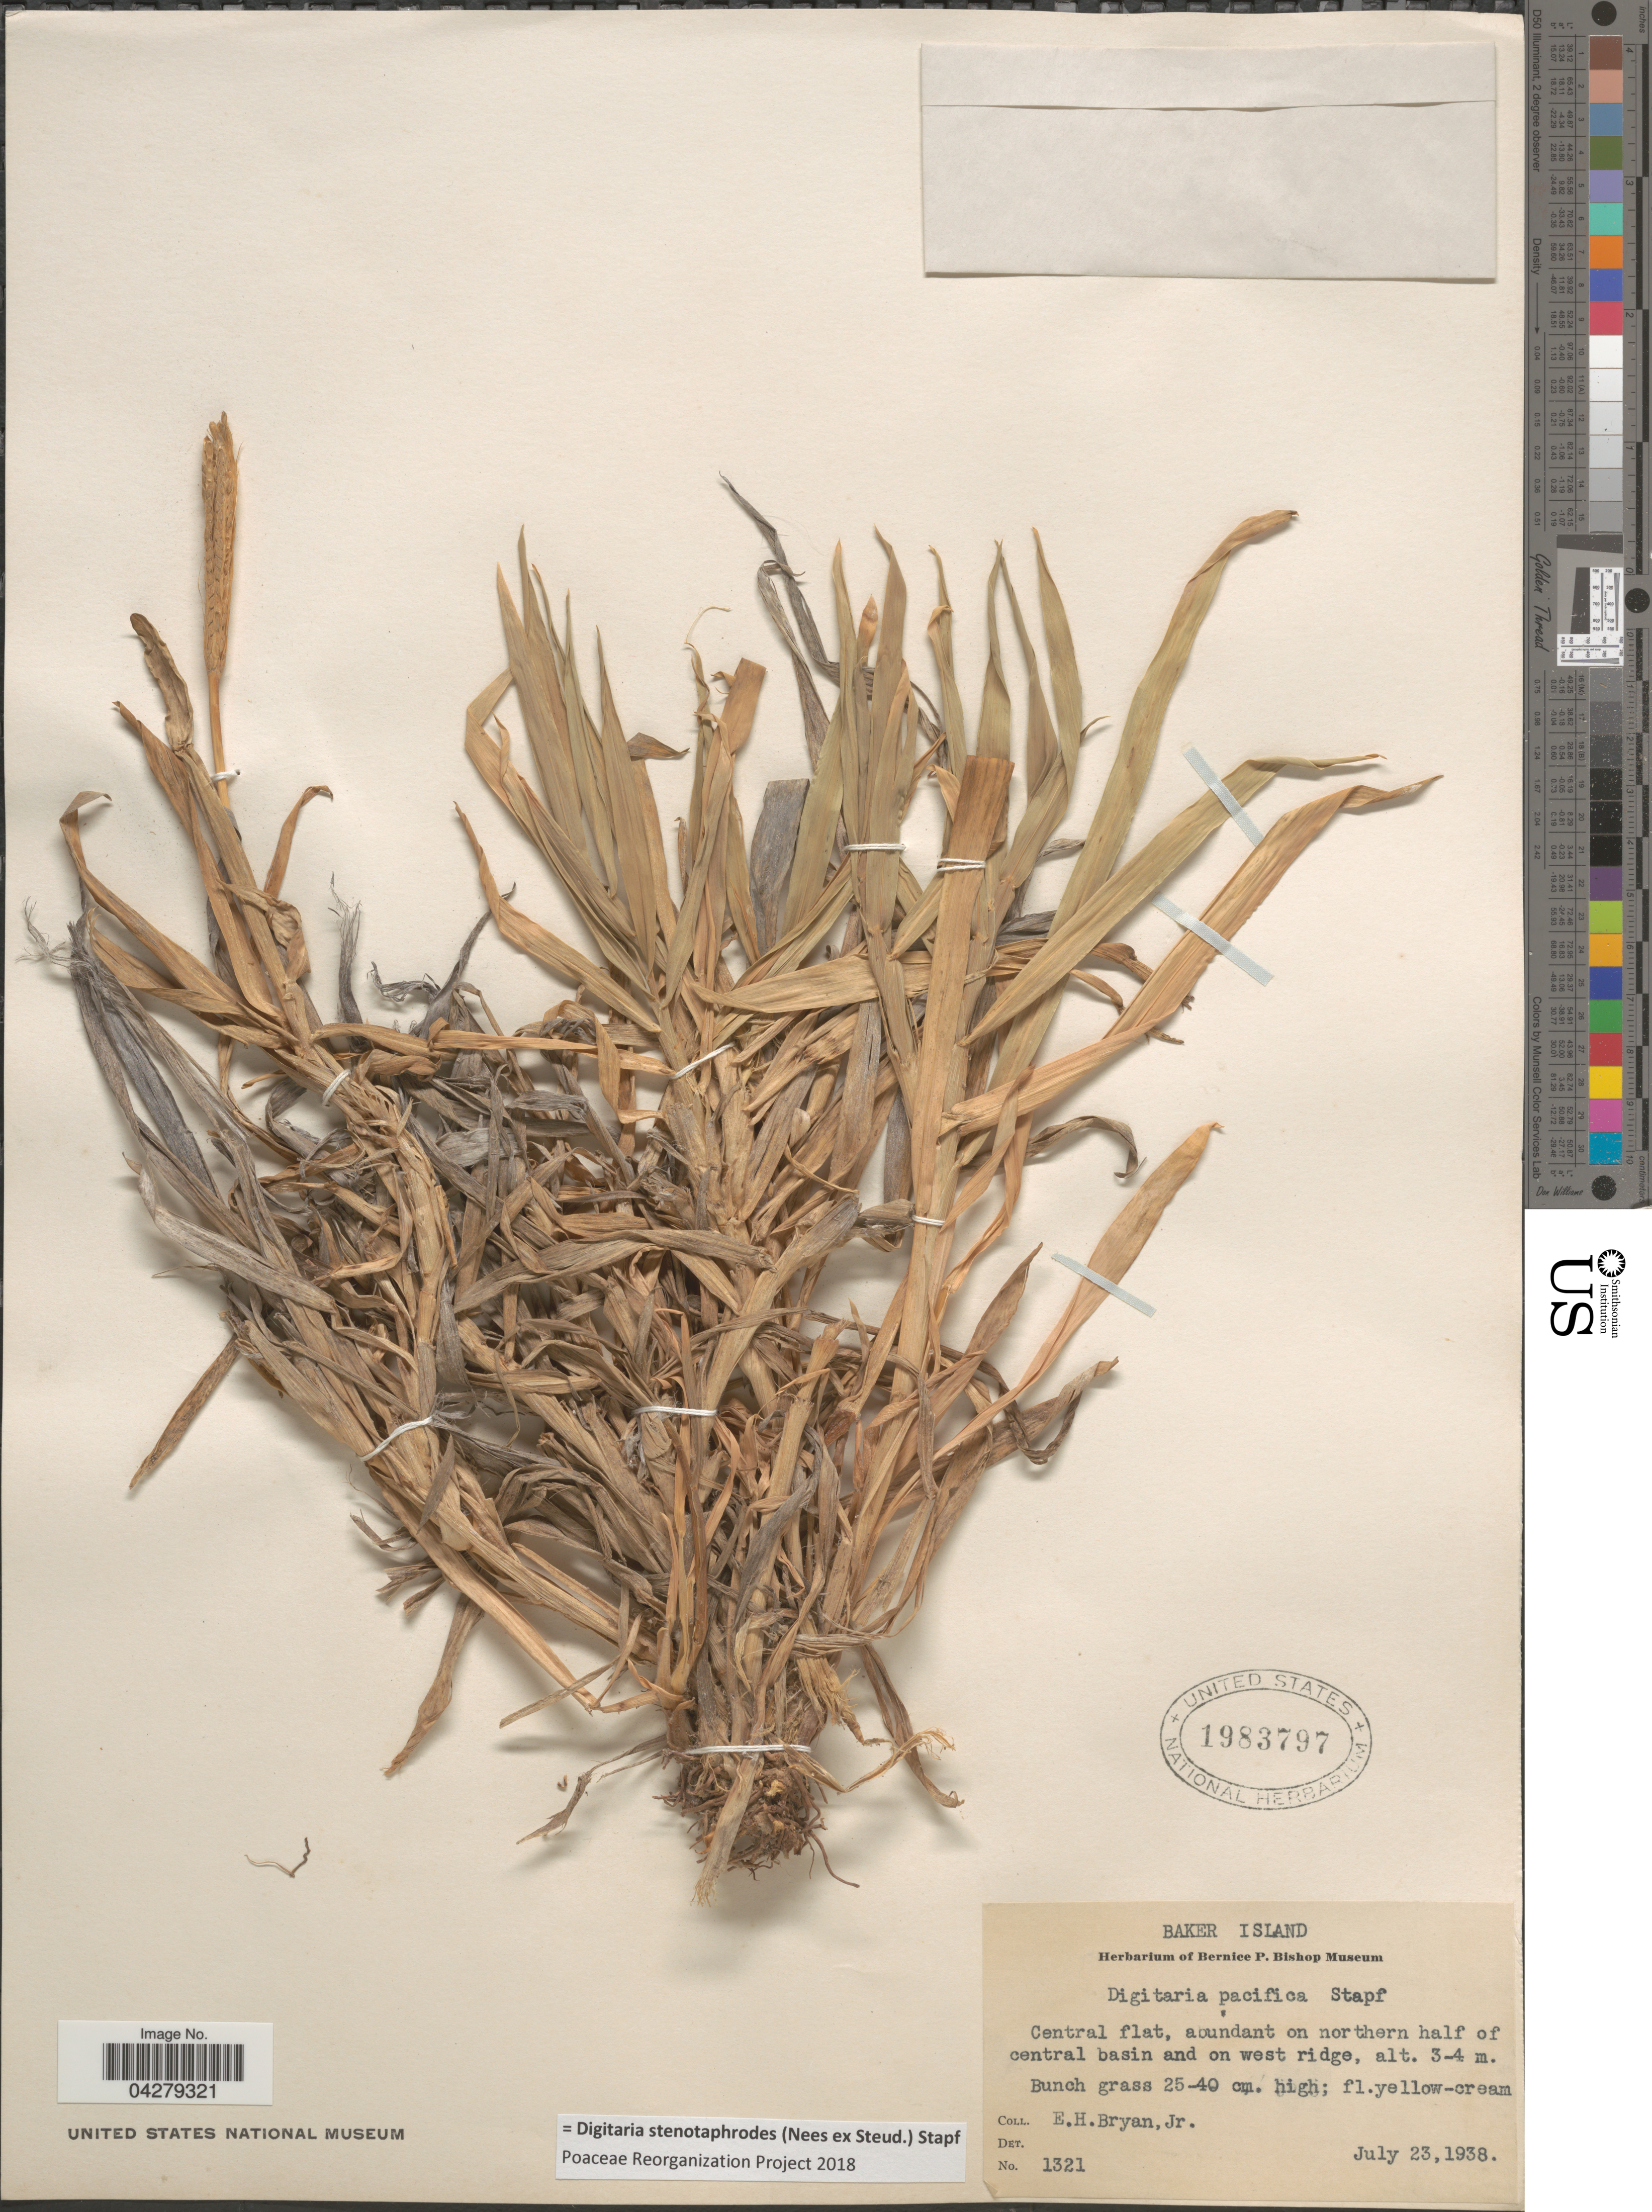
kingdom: Plantae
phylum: Tracheophyta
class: Liliopsida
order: Poales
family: Poaceae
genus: Digitaria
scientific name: Digitaria stenotaphrodes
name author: (Steud.) Stapf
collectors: E. Bryan Jr.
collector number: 1321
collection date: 1938-07-23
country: U.S. Administered Pacific Islands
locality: Baker Island. Central flat, abundant on northern half of central basin and on west ridge.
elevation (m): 3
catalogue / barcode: US 1983797